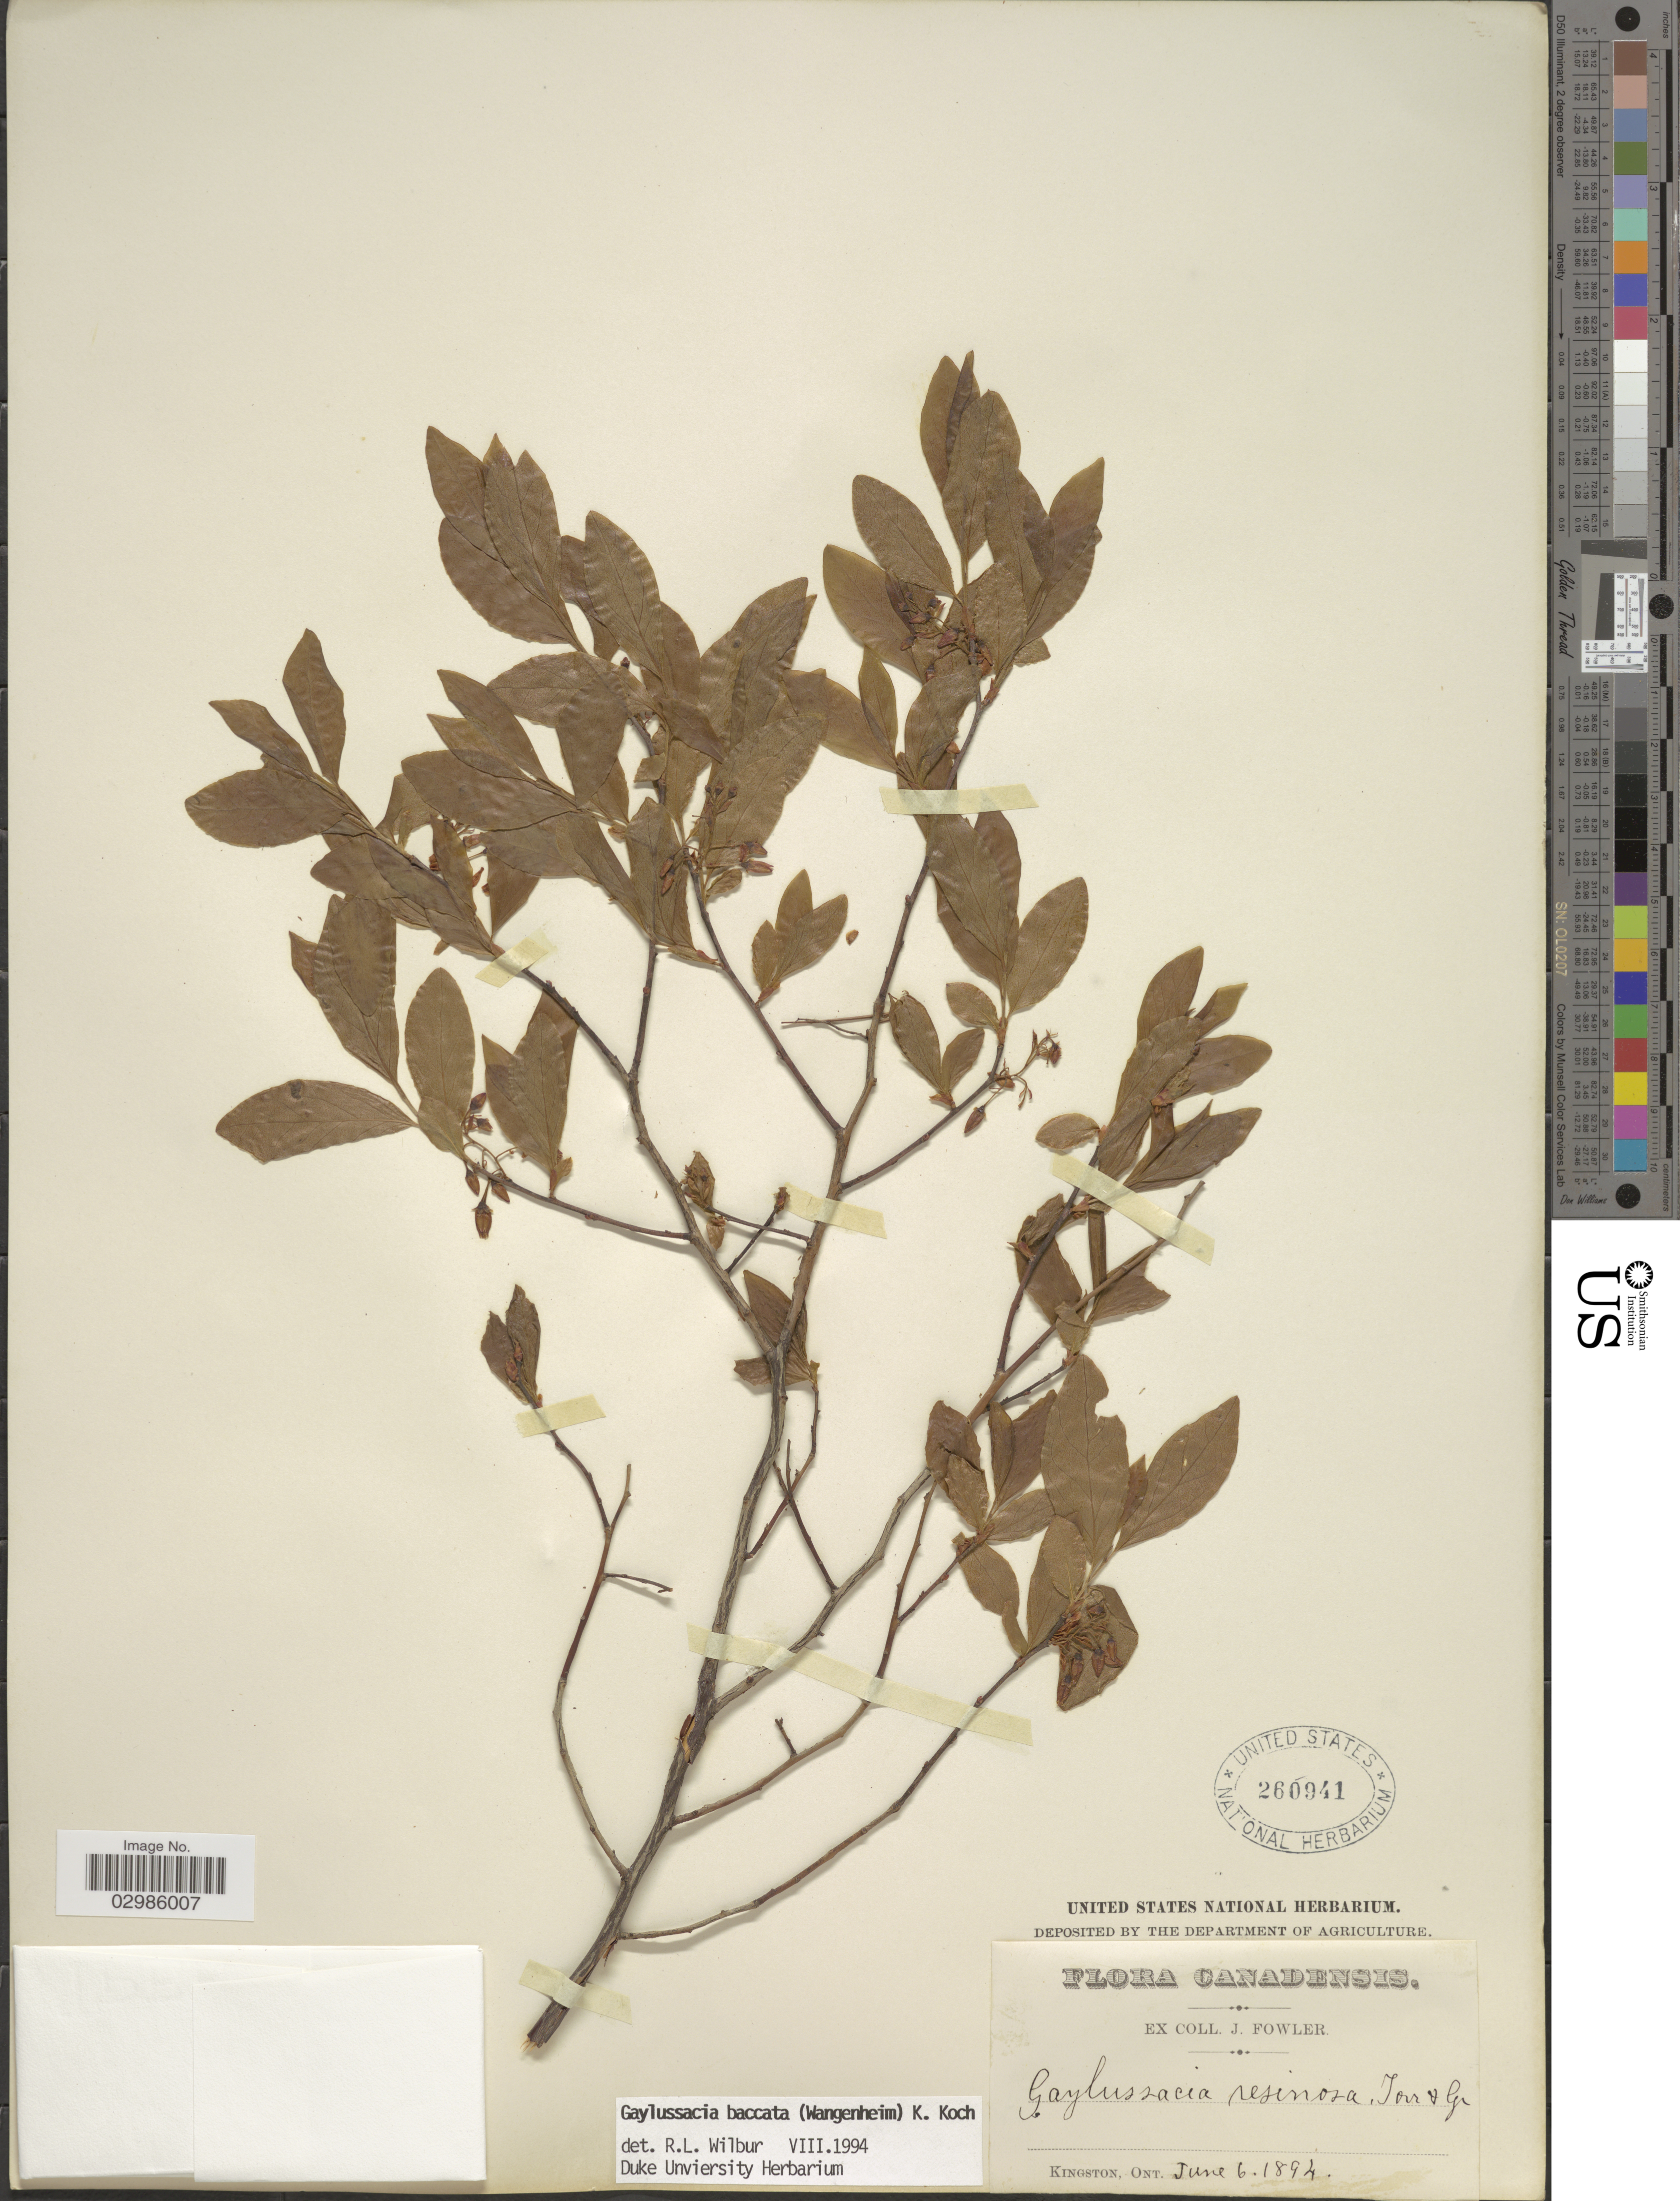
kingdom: Plantae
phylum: Tracheophyta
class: Magnoliopsida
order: Ericales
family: Ericaceae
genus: Gaylussacia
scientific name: Gaylussacia baccata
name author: (Wangenh.) K. Koch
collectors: J. Fowler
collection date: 1894-06-06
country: Canada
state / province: Ontario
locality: Kingston.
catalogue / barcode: US 260941